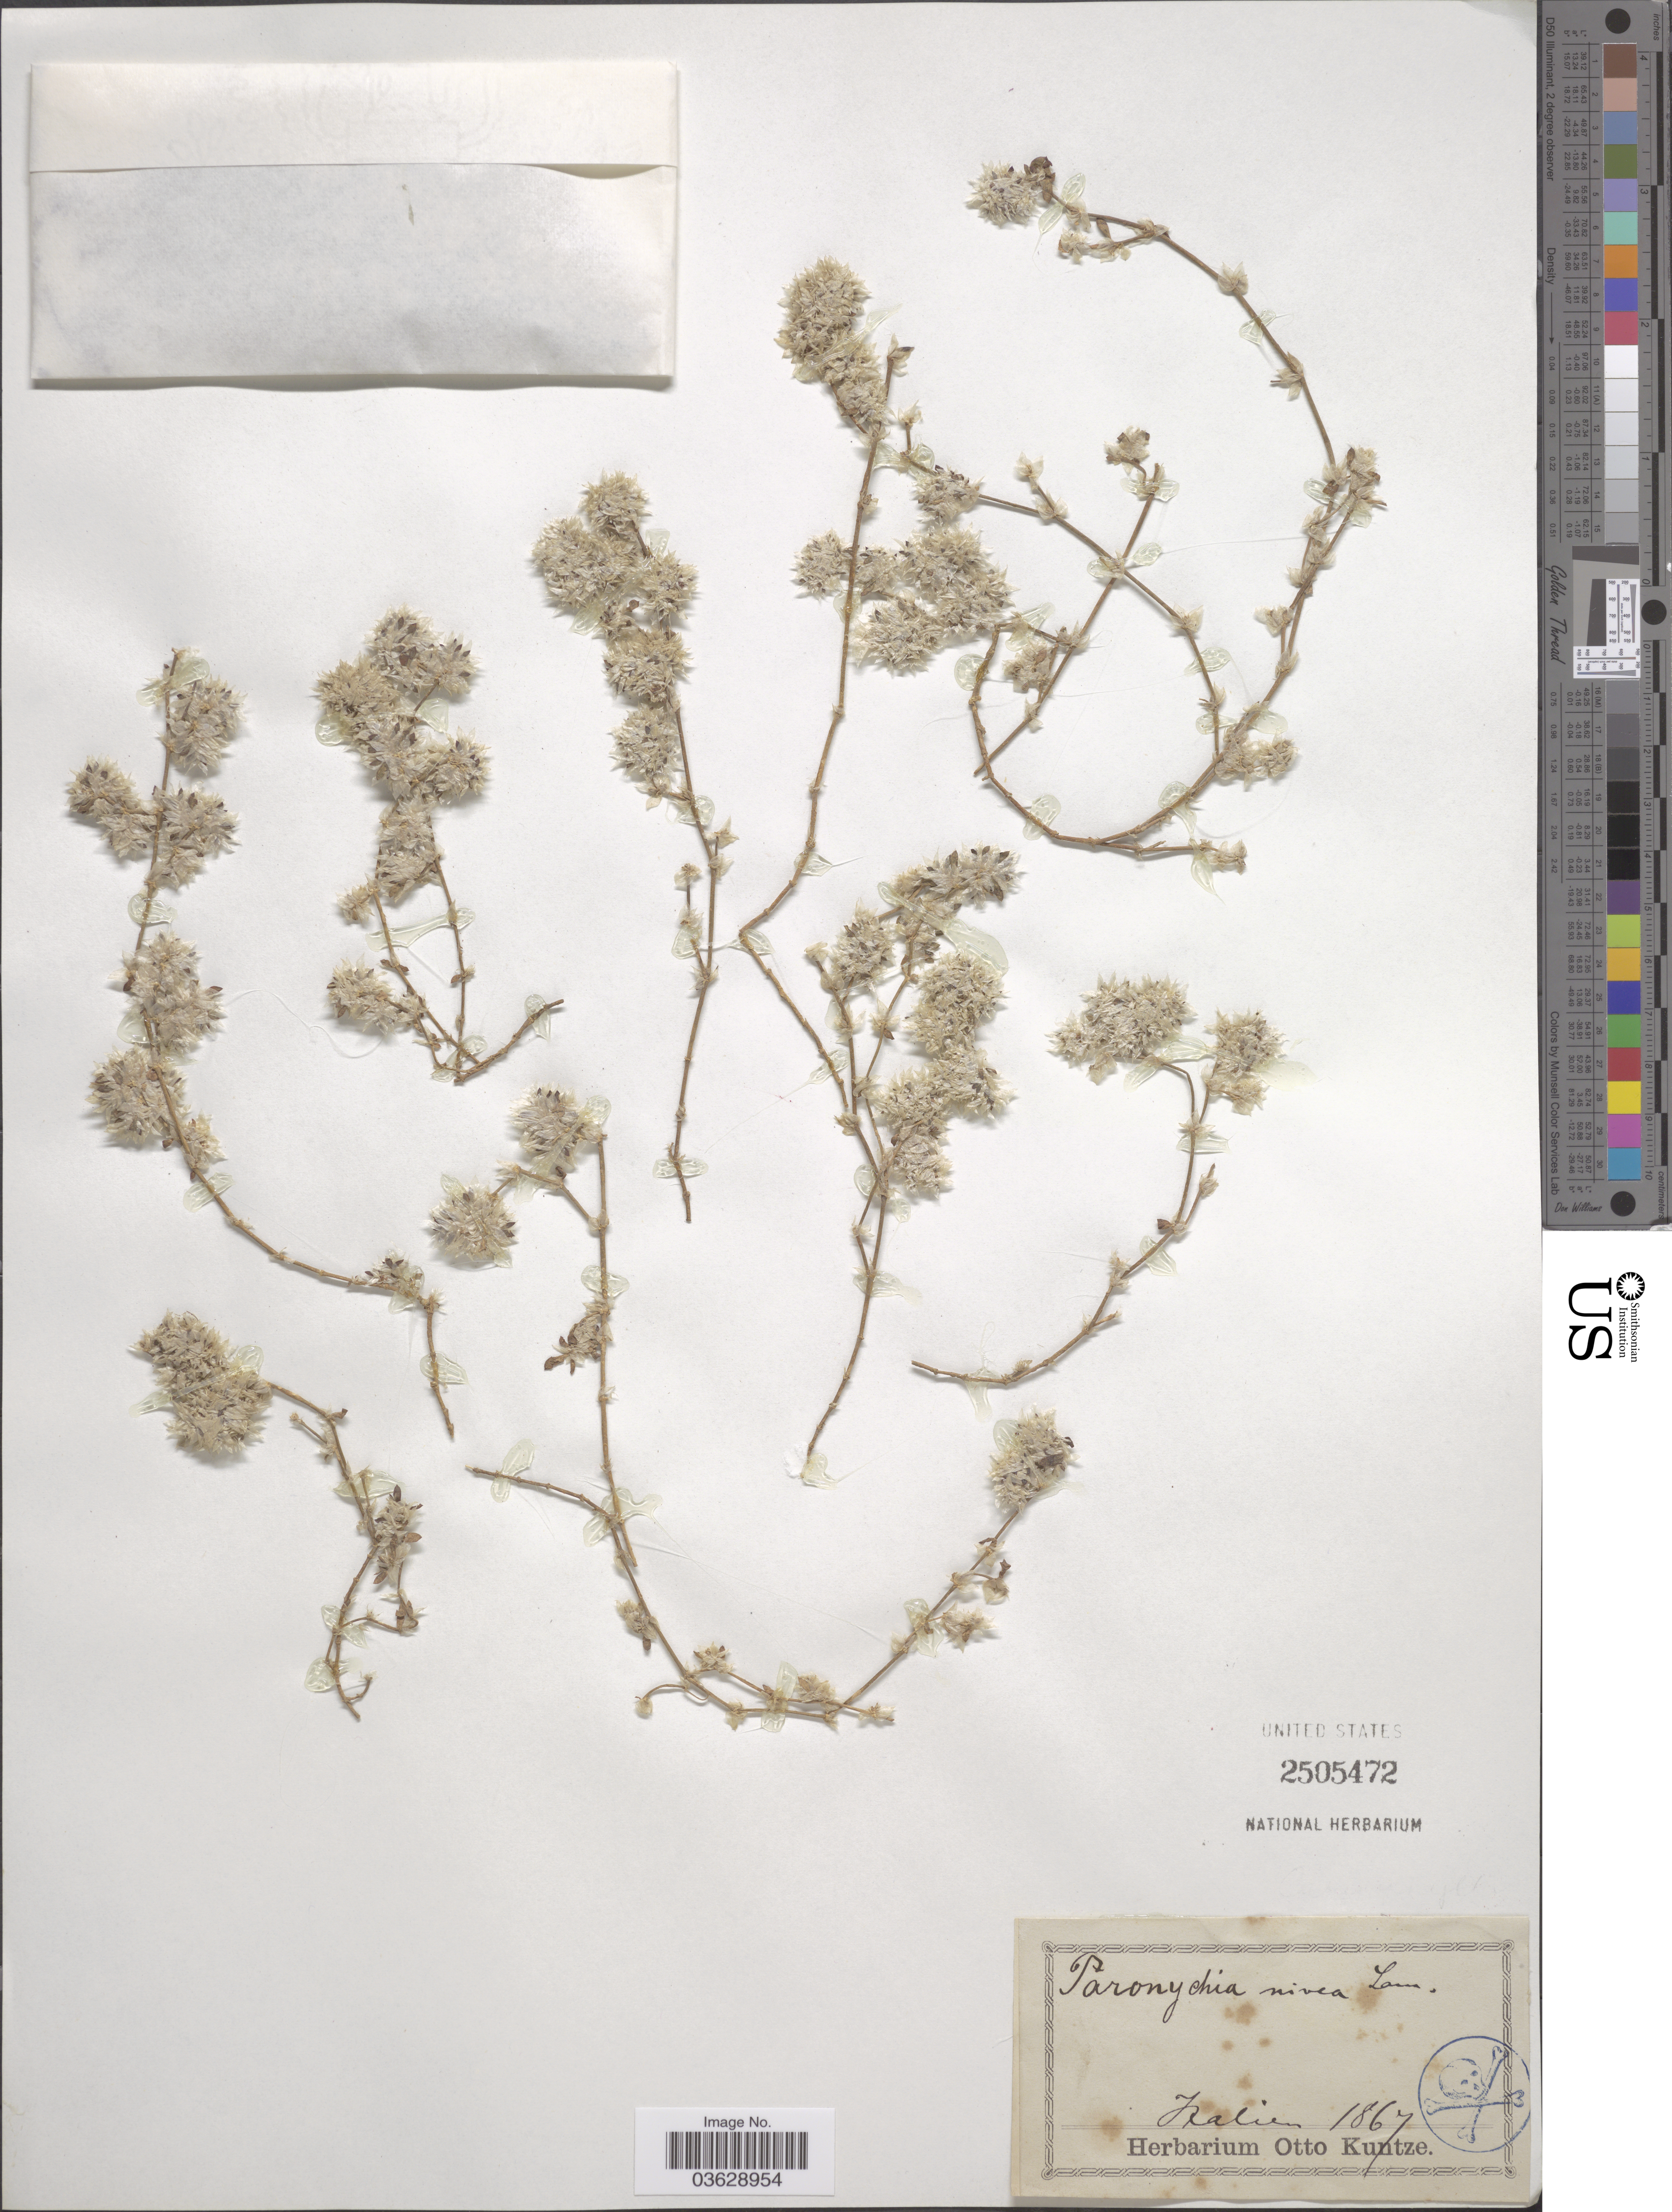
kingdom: Plantae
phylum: Tracheophyta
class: Magnoliopsida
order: Caryophyllales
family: Caryophyllaceae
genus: Paronychia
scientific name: Paronychia argentea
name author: Lam.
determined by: Strong, Mark T., (BOT), Smithsonian Institution - National Museum of Natural History (UNITED STATES)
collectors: ex herb. Otto Kuntze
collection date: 1867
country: Italy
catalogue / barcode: US 2505472